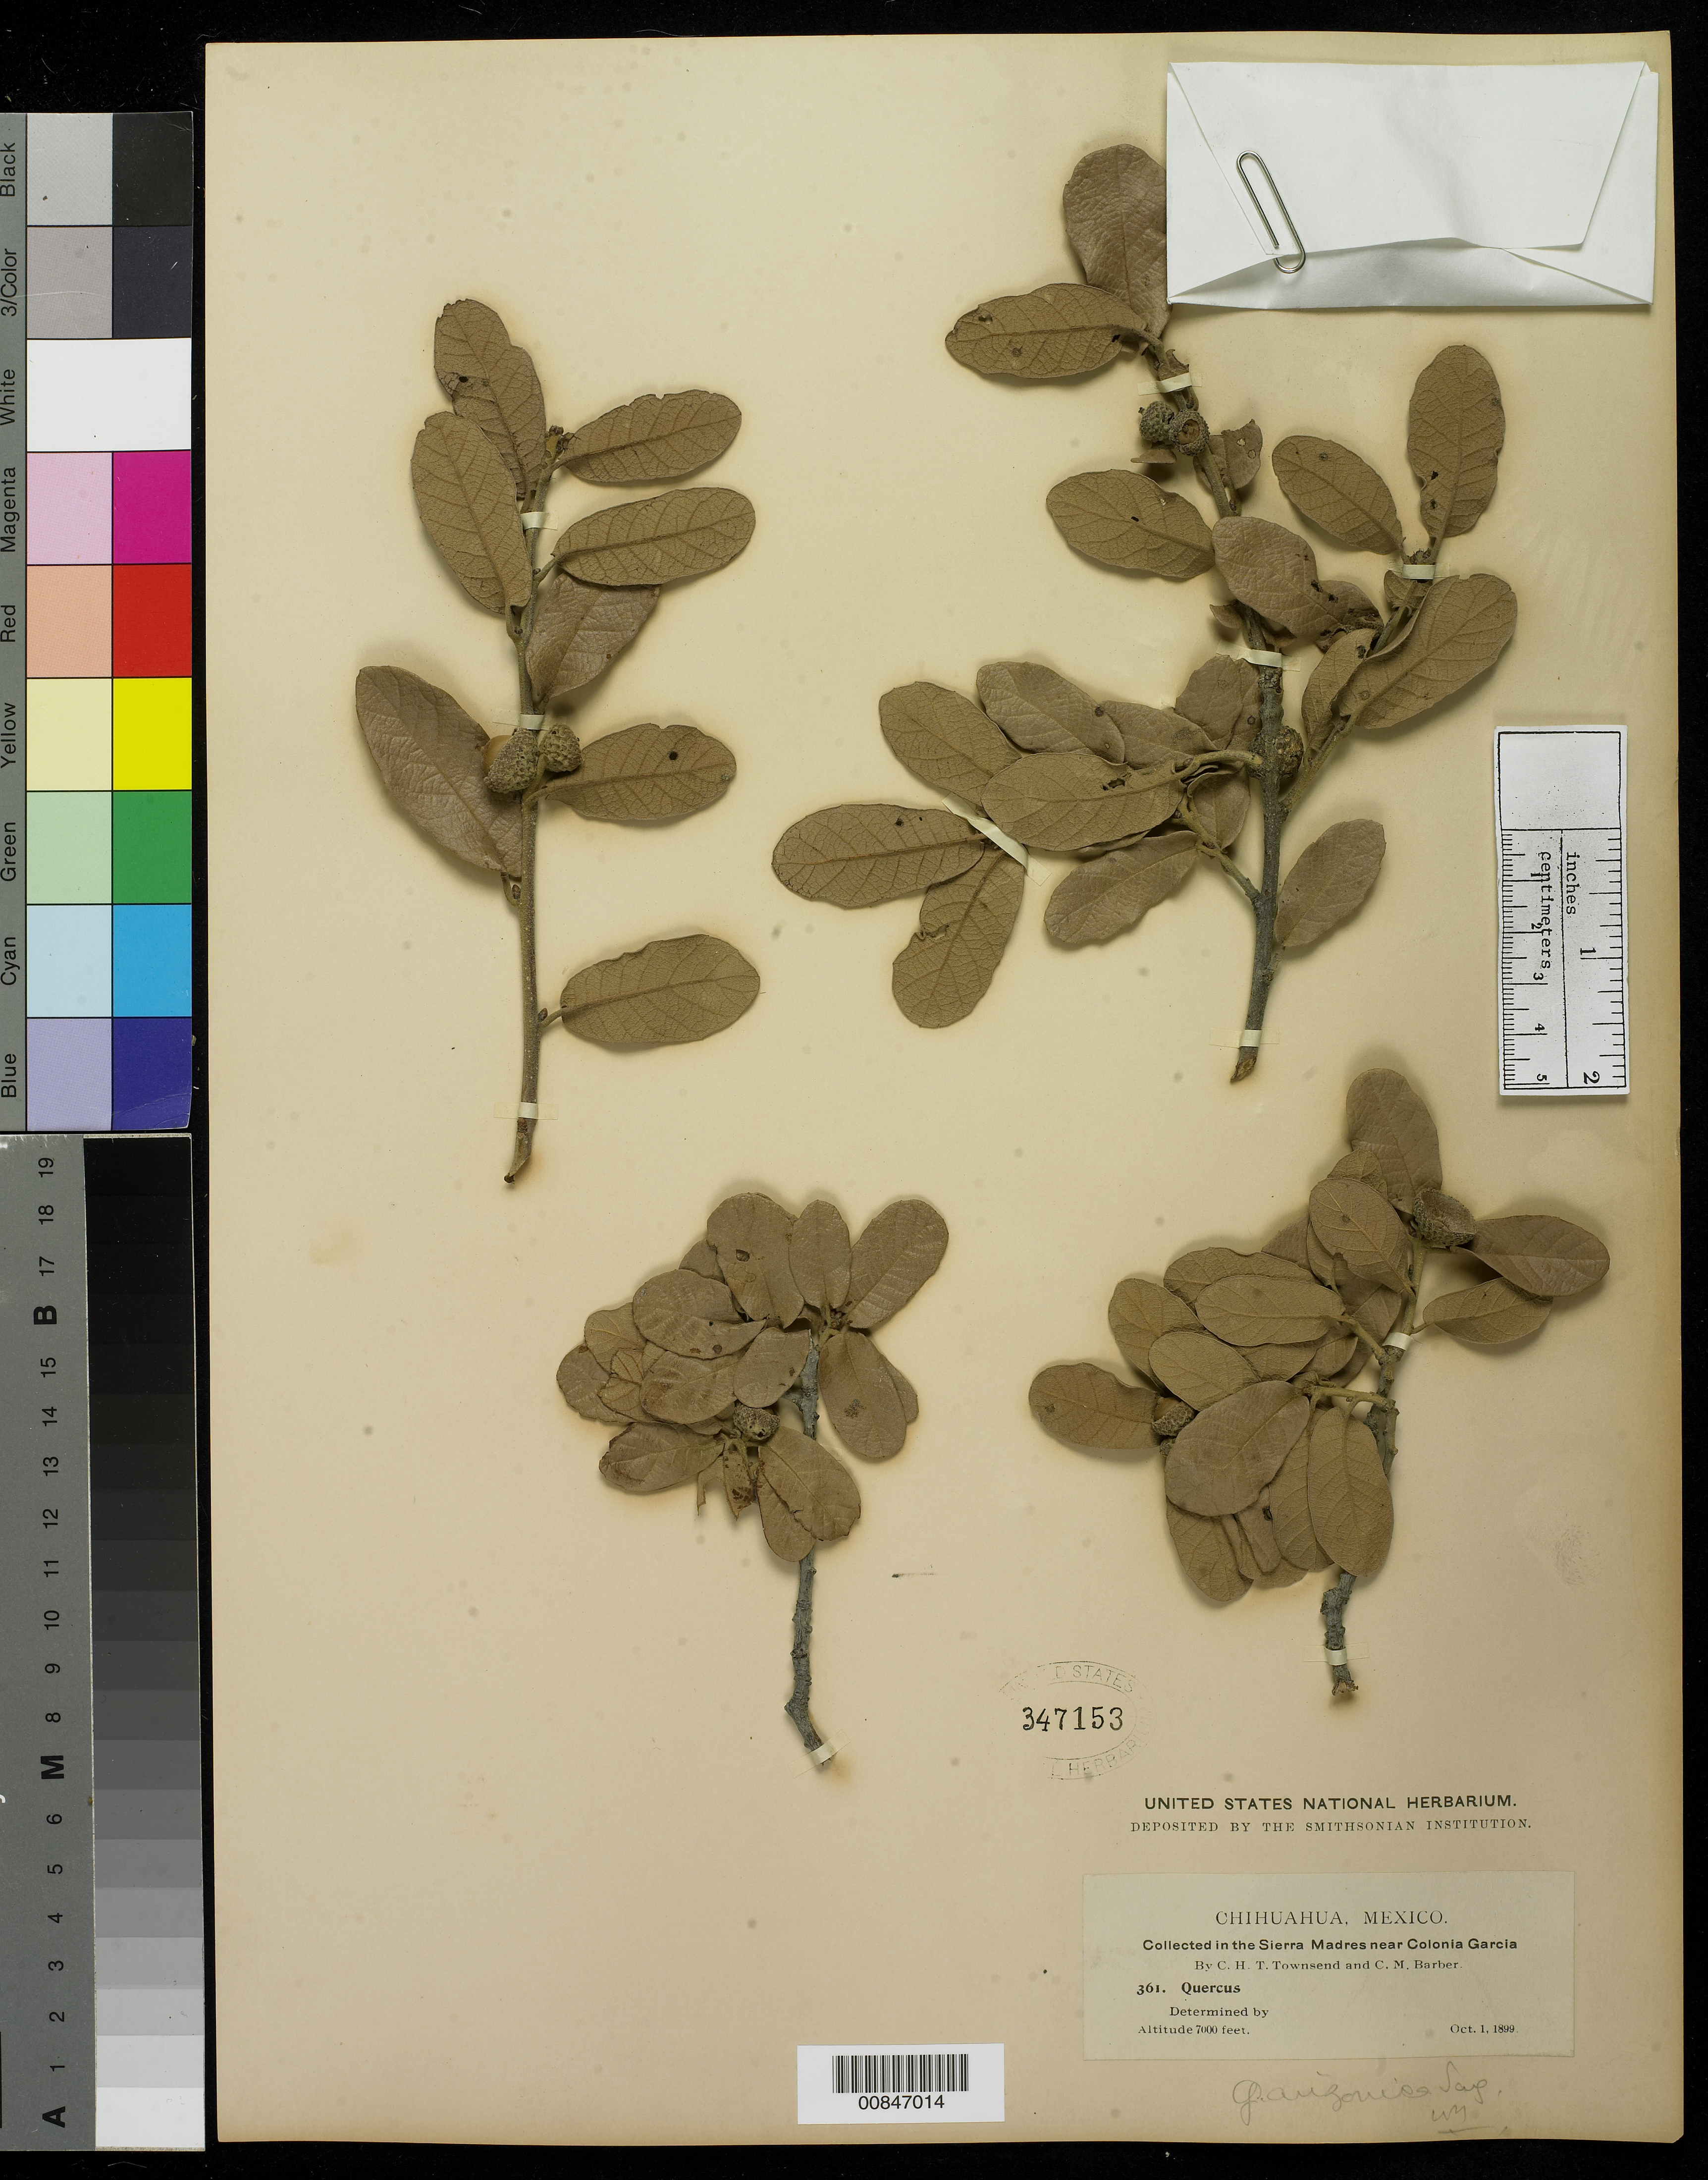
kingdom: Plantae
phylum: Tracheophyta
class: Magnoliopsida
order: Fagales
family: Fagaceae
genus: Quercus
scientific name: Quercus arizonica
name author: Sarg.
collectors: C. H. T. Townsend & C. Barber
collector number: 361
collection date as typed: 01 Oct 1899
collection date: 1899-10-01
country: Mexico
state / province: Chihuahua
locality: Sierra Madre near Colonia García.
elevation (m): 2134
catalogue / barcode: US 347153